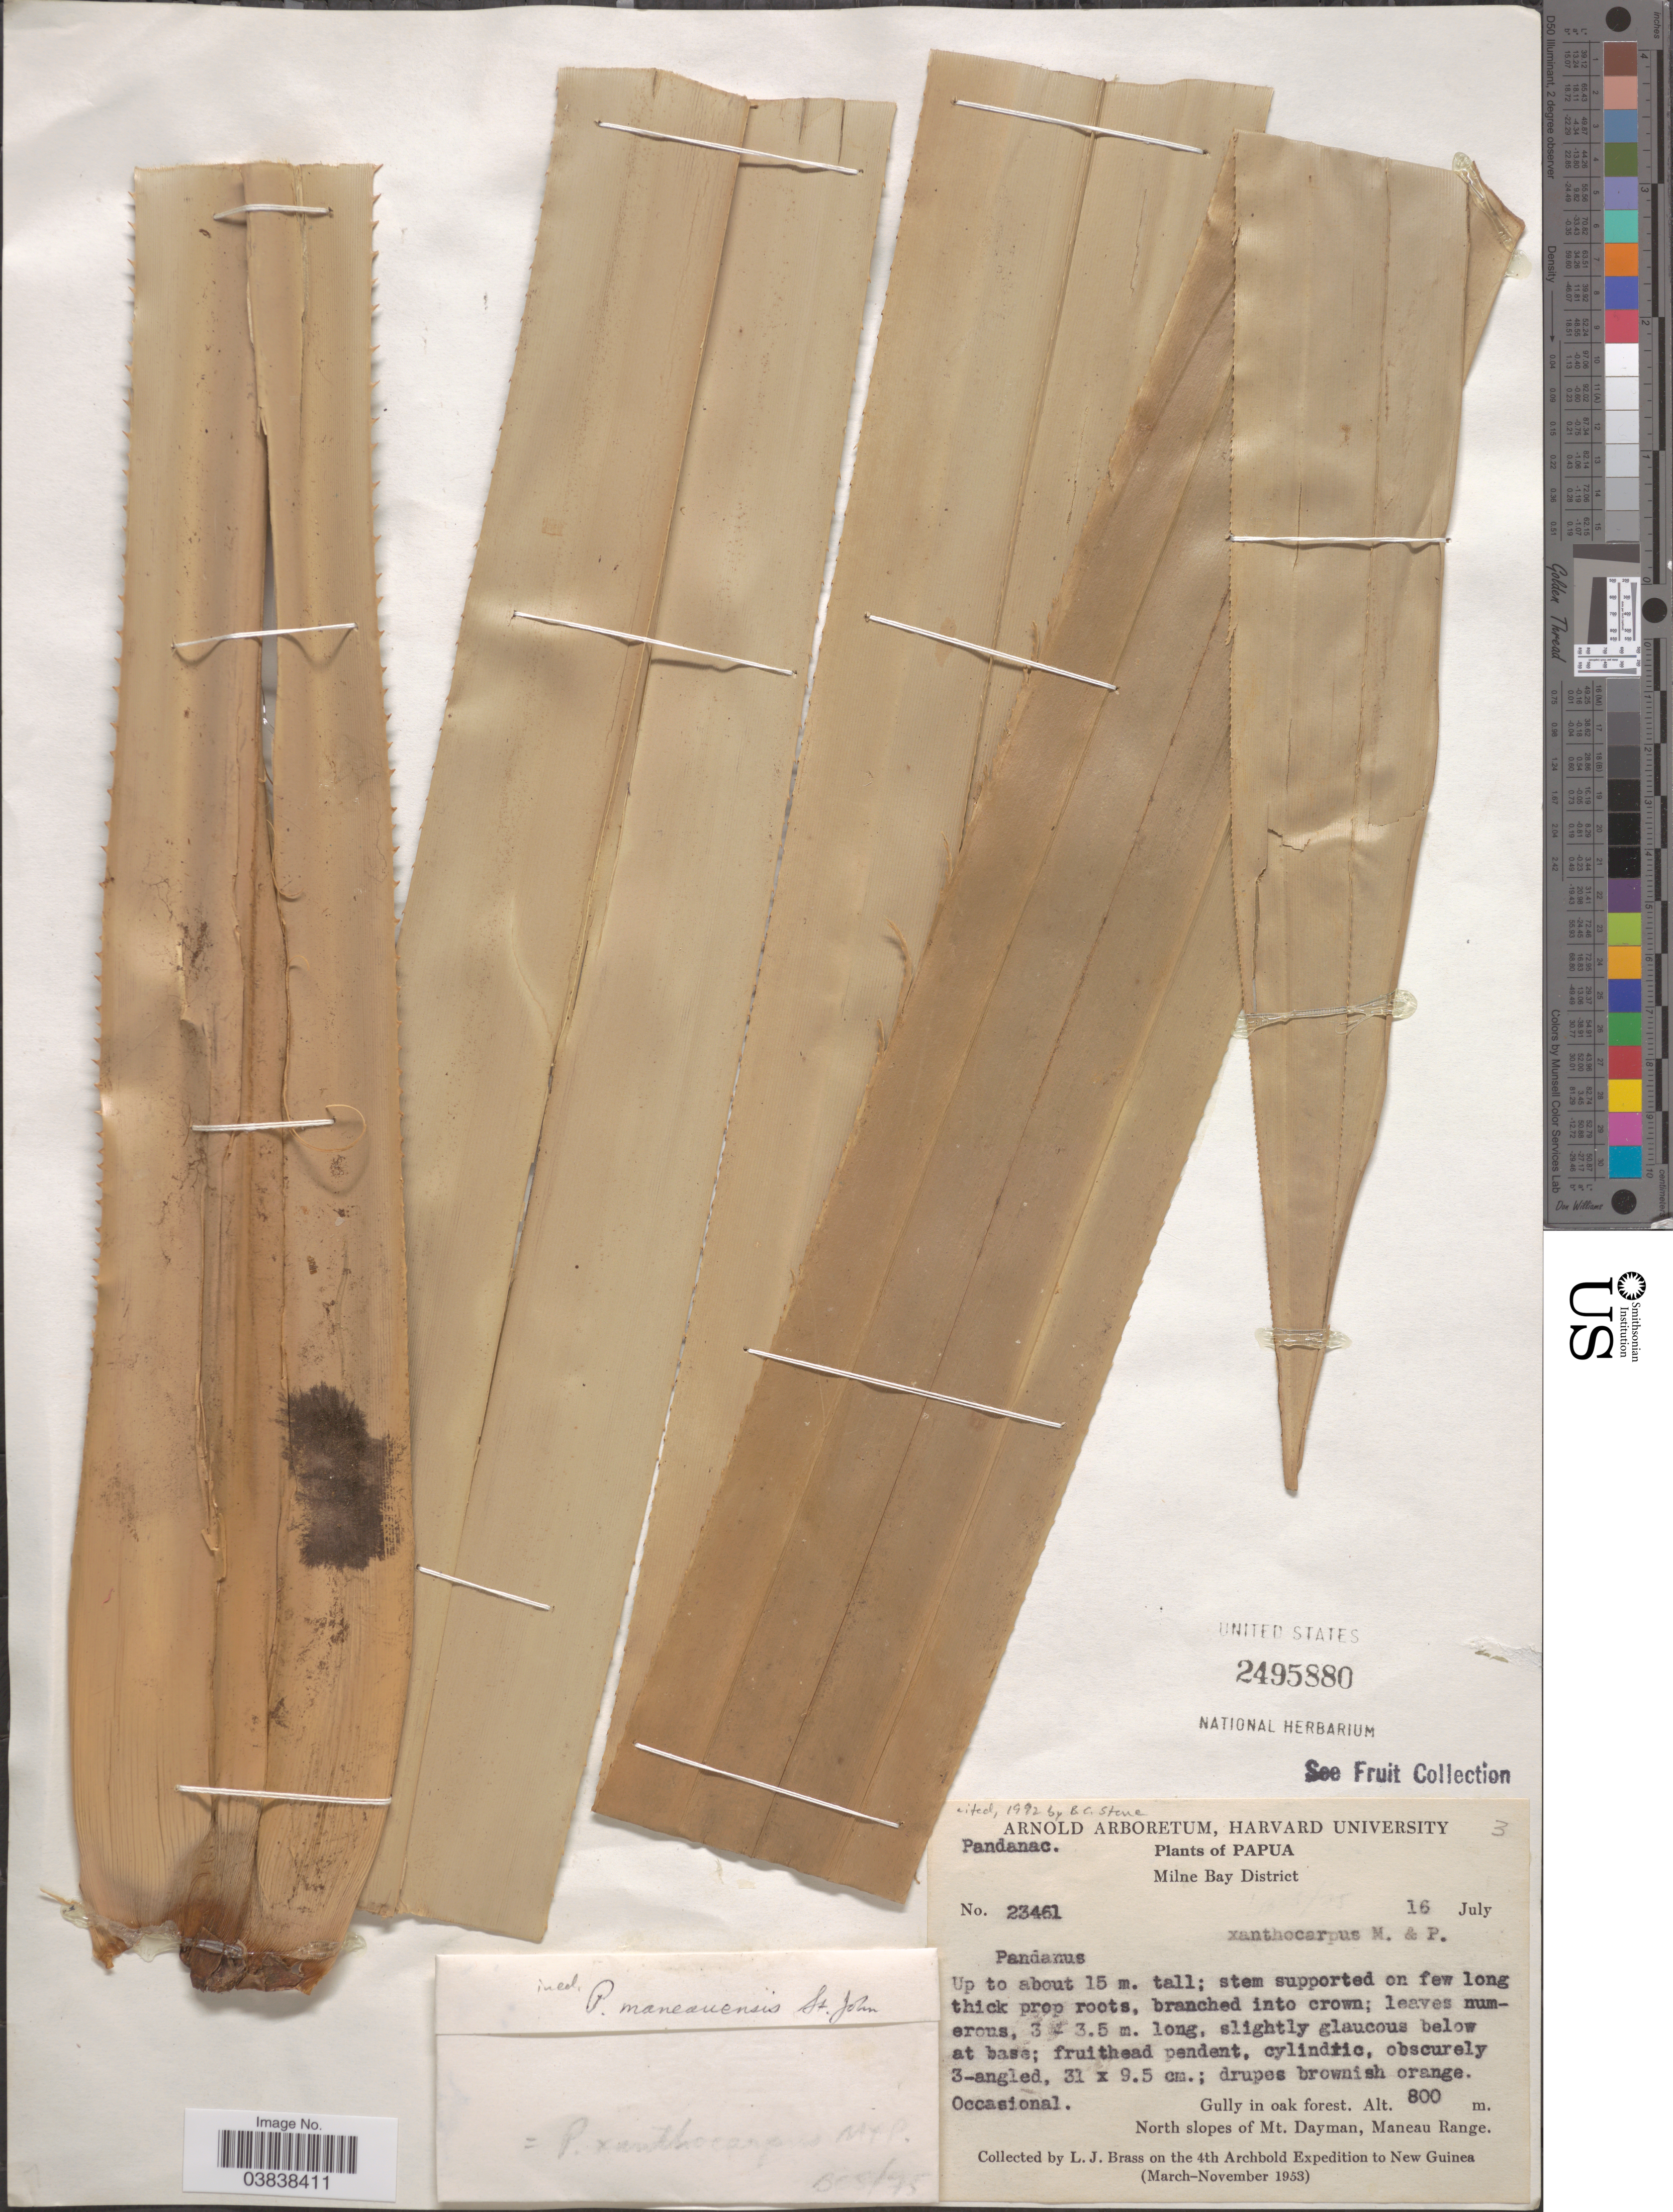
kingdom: Plantae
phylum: Tracheophyta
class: Liliopsida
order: Pandanales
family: Pandanaceae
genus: Pandanus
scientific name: Pandanus xanthocarpus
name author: Merr. & L.M. Perry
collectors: L. J. Brass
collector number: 23461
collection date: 1953-07-16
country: Papua New Guinea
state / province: Milne Bay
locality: Papua. Milne Bay District. North slopes of Mt. Dayman, Maneau Range. New Guinea.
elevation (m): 800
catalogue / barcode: US 2495880